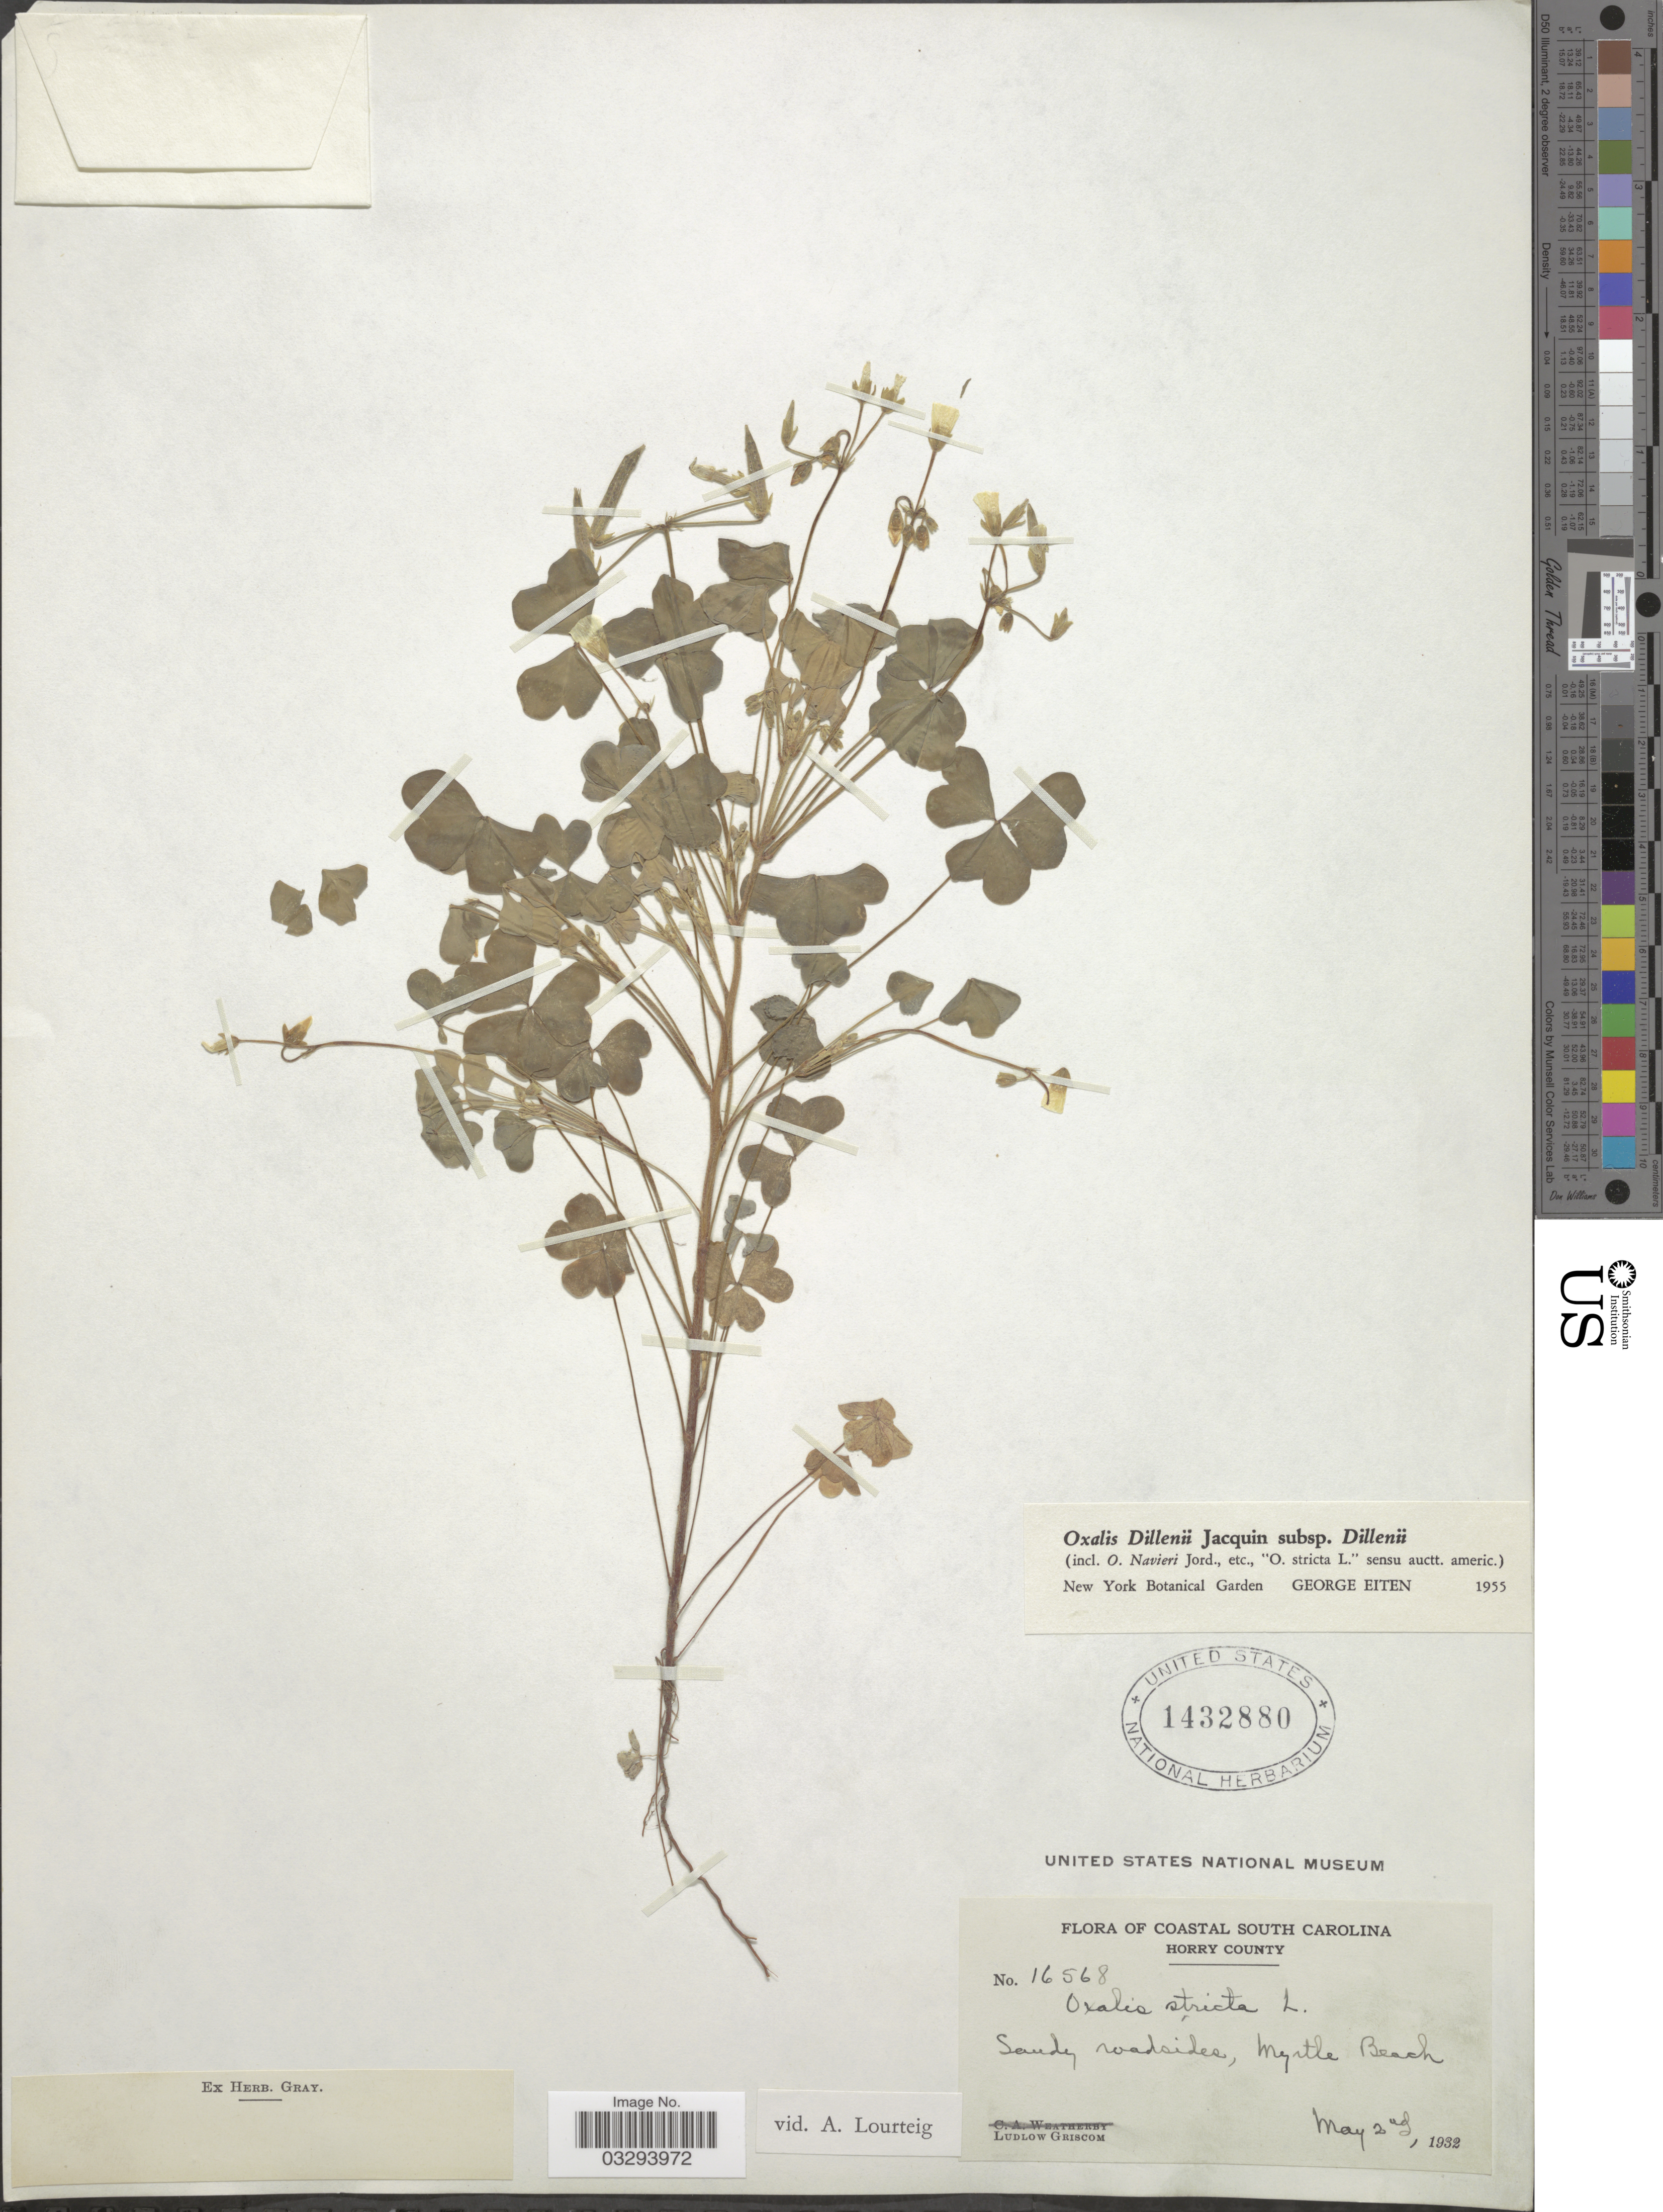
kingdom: Plantae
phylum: Tracheophyta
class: Magnoliopsida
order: Oxalidales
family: Oxalidaceae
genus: Oxalis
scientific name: Oxalis stricta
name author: L.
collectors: L. Griscom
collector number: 16568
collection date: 1932-05-02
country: United States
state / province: South Carolina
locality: Coastal South Carolina. Sandy roadside, Myrtle Beach.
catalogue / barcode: US 1432880